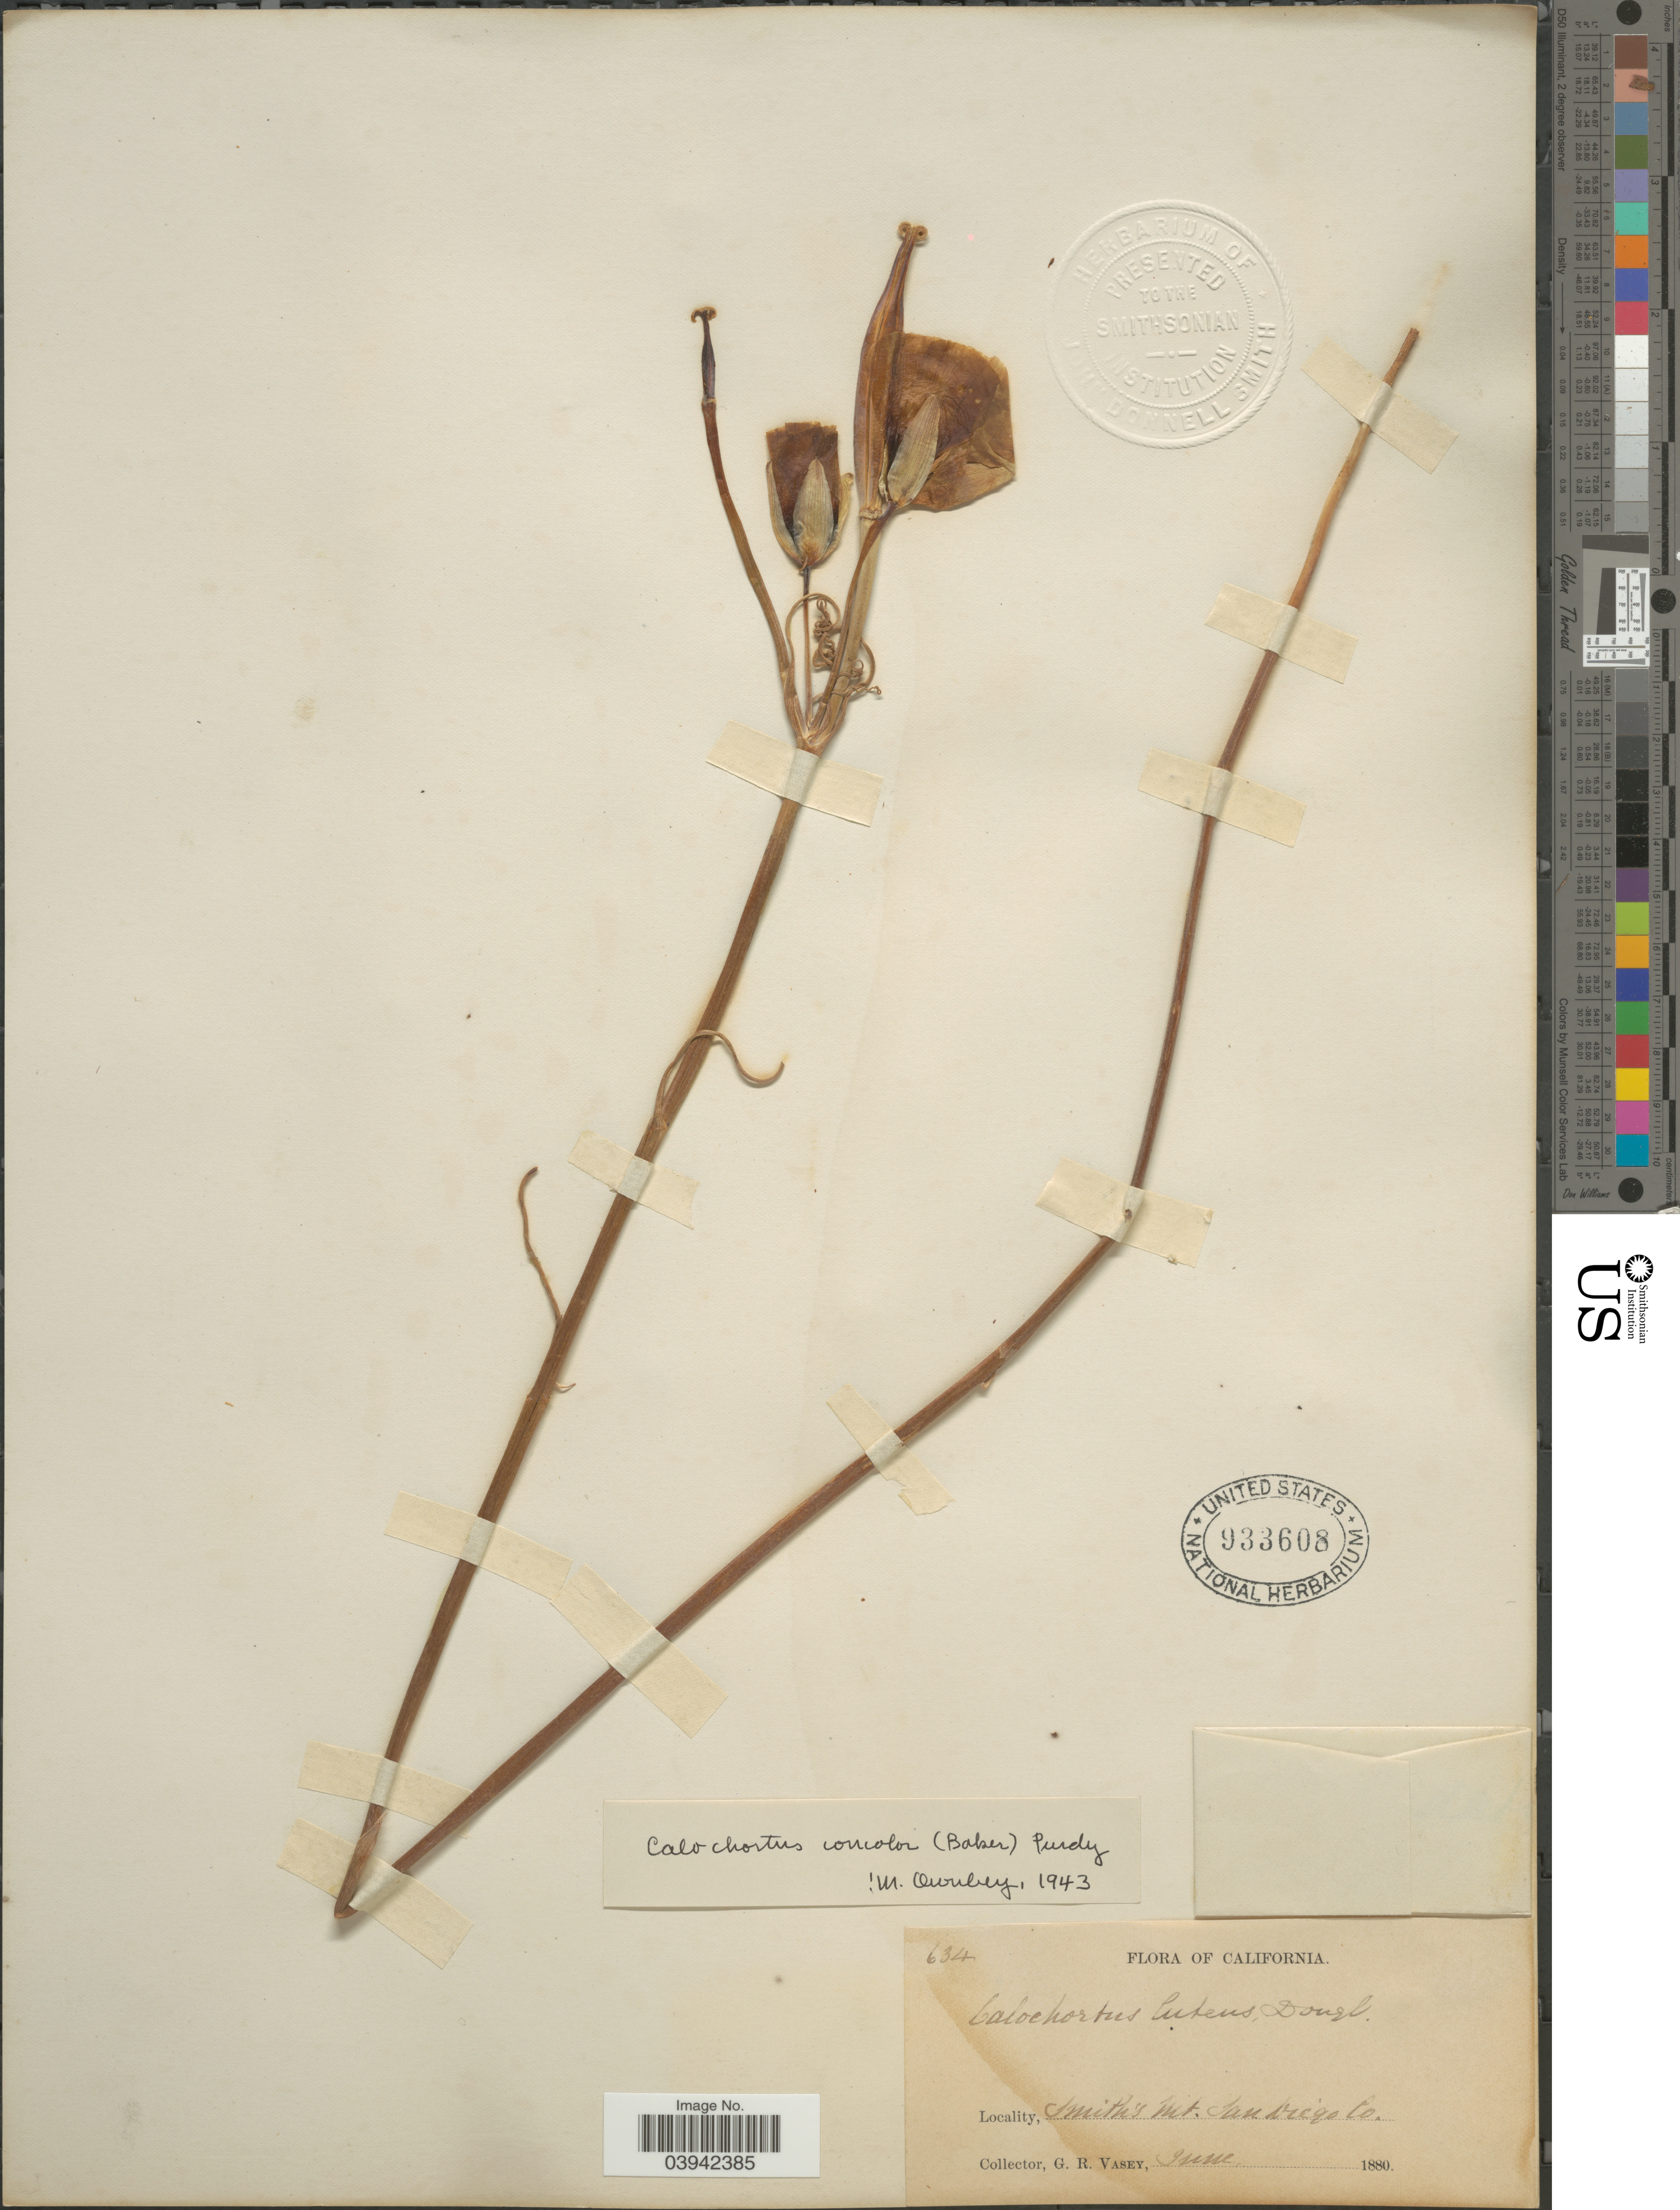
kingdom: Plantae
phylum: Tracheophyta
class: Liliopsida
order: Liliales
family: Liliaceae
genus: Calochortus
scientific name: Calochortus concolor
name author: (Baker) Purdy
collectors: G. R. Vasey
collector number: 634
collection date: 1880-06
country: United States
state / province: California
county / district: San Diego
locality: Smith's Mt. San Diego Co.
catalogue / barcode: US 933608